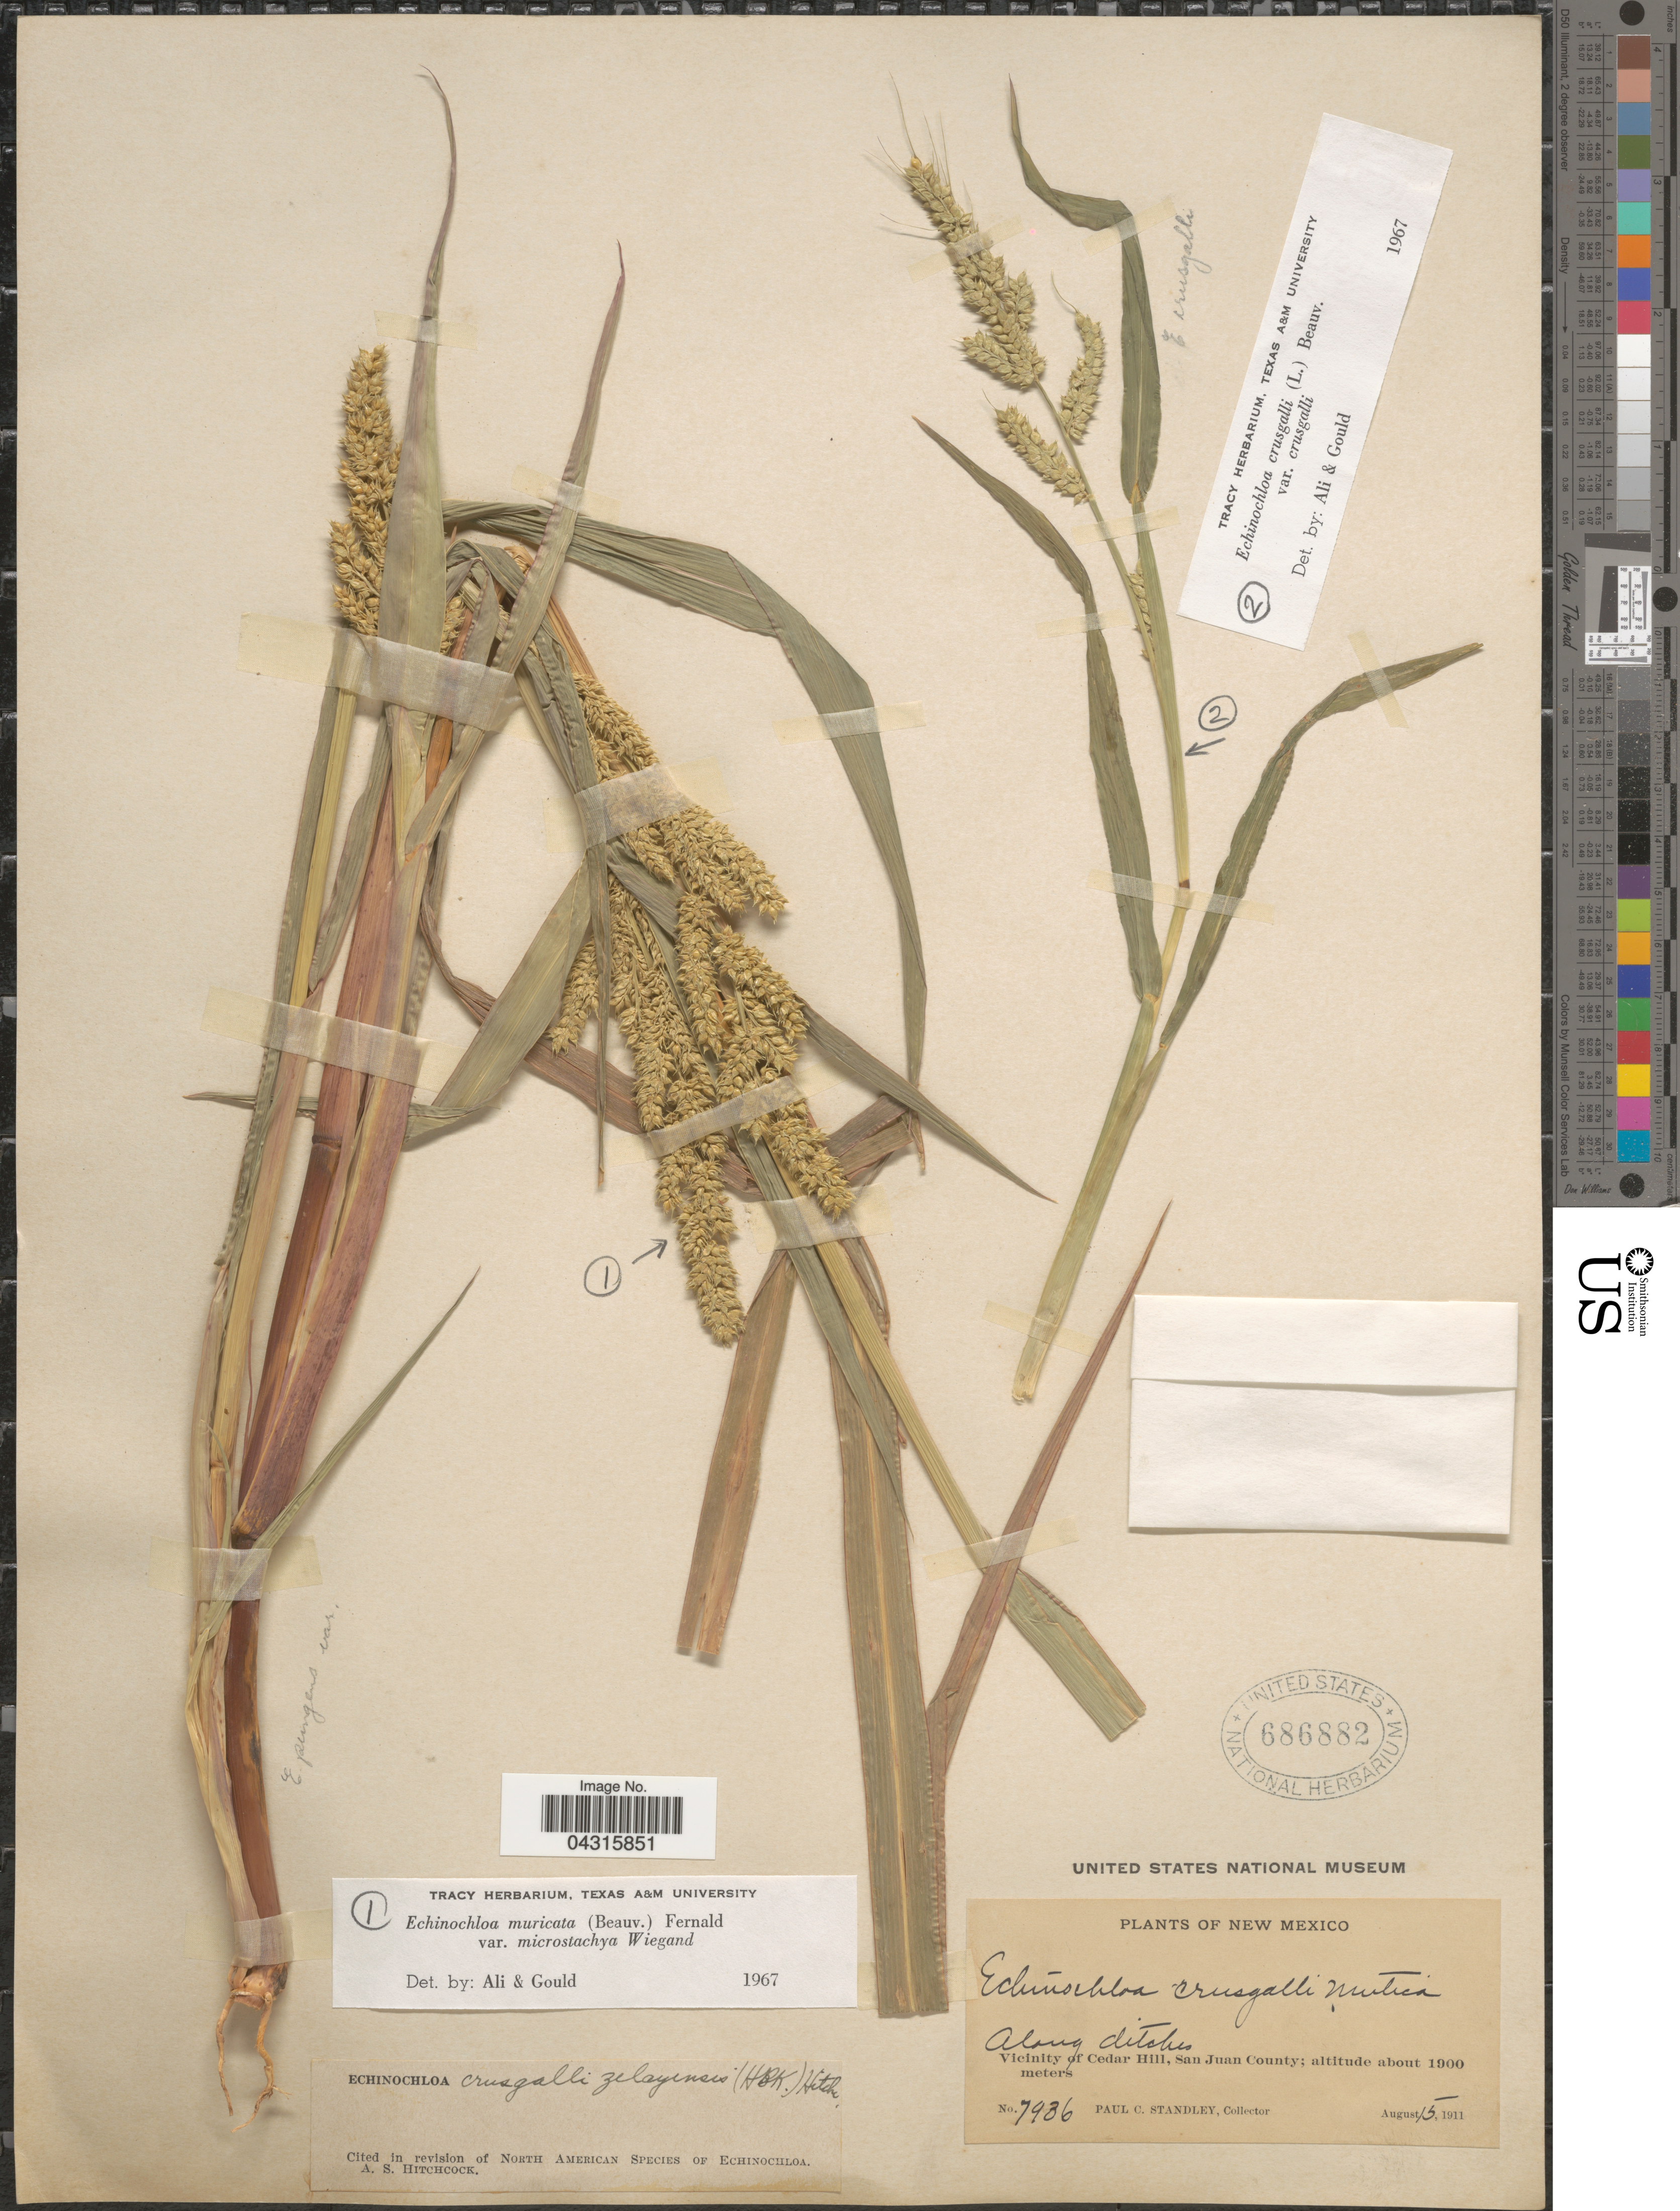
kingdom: Plantae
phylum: Tracheophyta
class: Liliopsida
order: Poales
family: Poaceae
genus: Echinochloa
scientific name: Echinochloa muricata var. microstachya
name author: Wiegand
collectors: P. C. Standley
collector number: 7936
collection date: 1911-08-15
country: United States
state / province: New Mexico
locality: Along ditches. Vicinity of Cedar Hill, San Juan County.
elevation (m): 1900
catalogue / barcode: US 686882